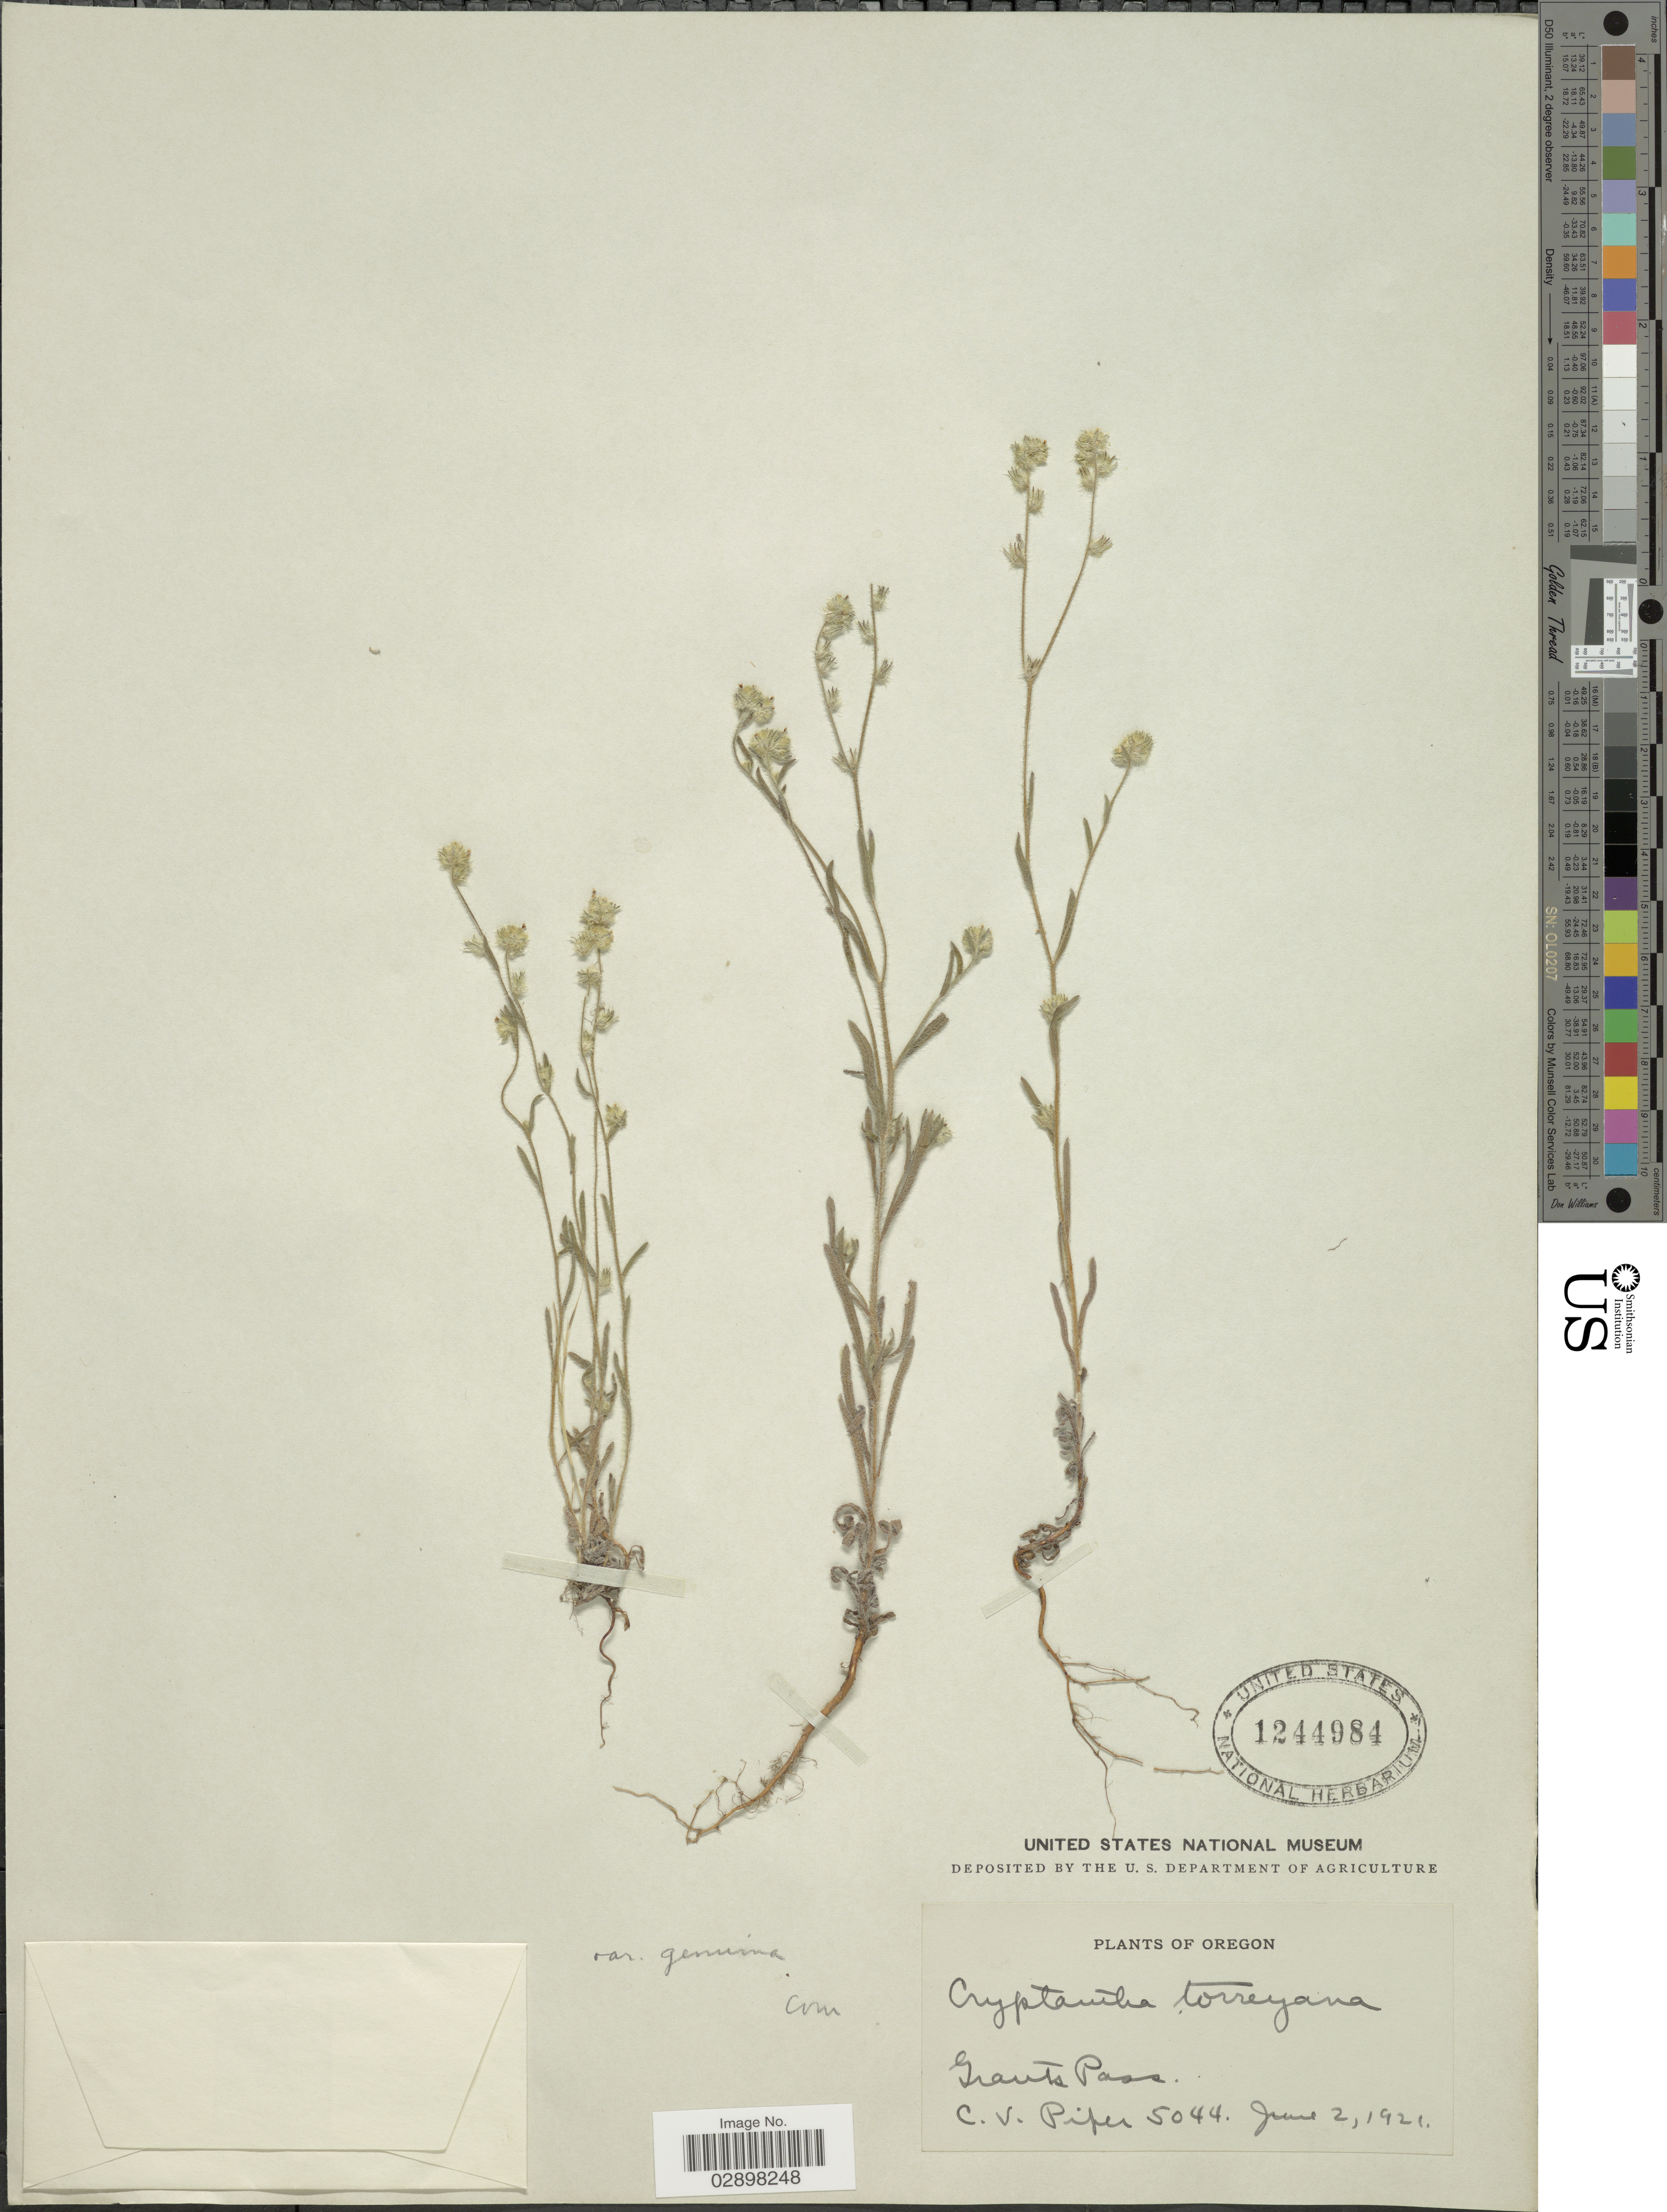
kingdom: Plantae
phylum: Tracheophyta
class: Magnoliopsida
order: Boraginales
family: Boraginaceae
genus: Cryptantha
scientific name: Cryptantha torreyana var. genuina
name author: I.M. Johnst.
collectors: C. V. Piper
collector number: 5044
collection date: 1921-06-02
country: United States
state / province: Oregon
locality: Grants Pass.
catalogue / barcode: US 1244984